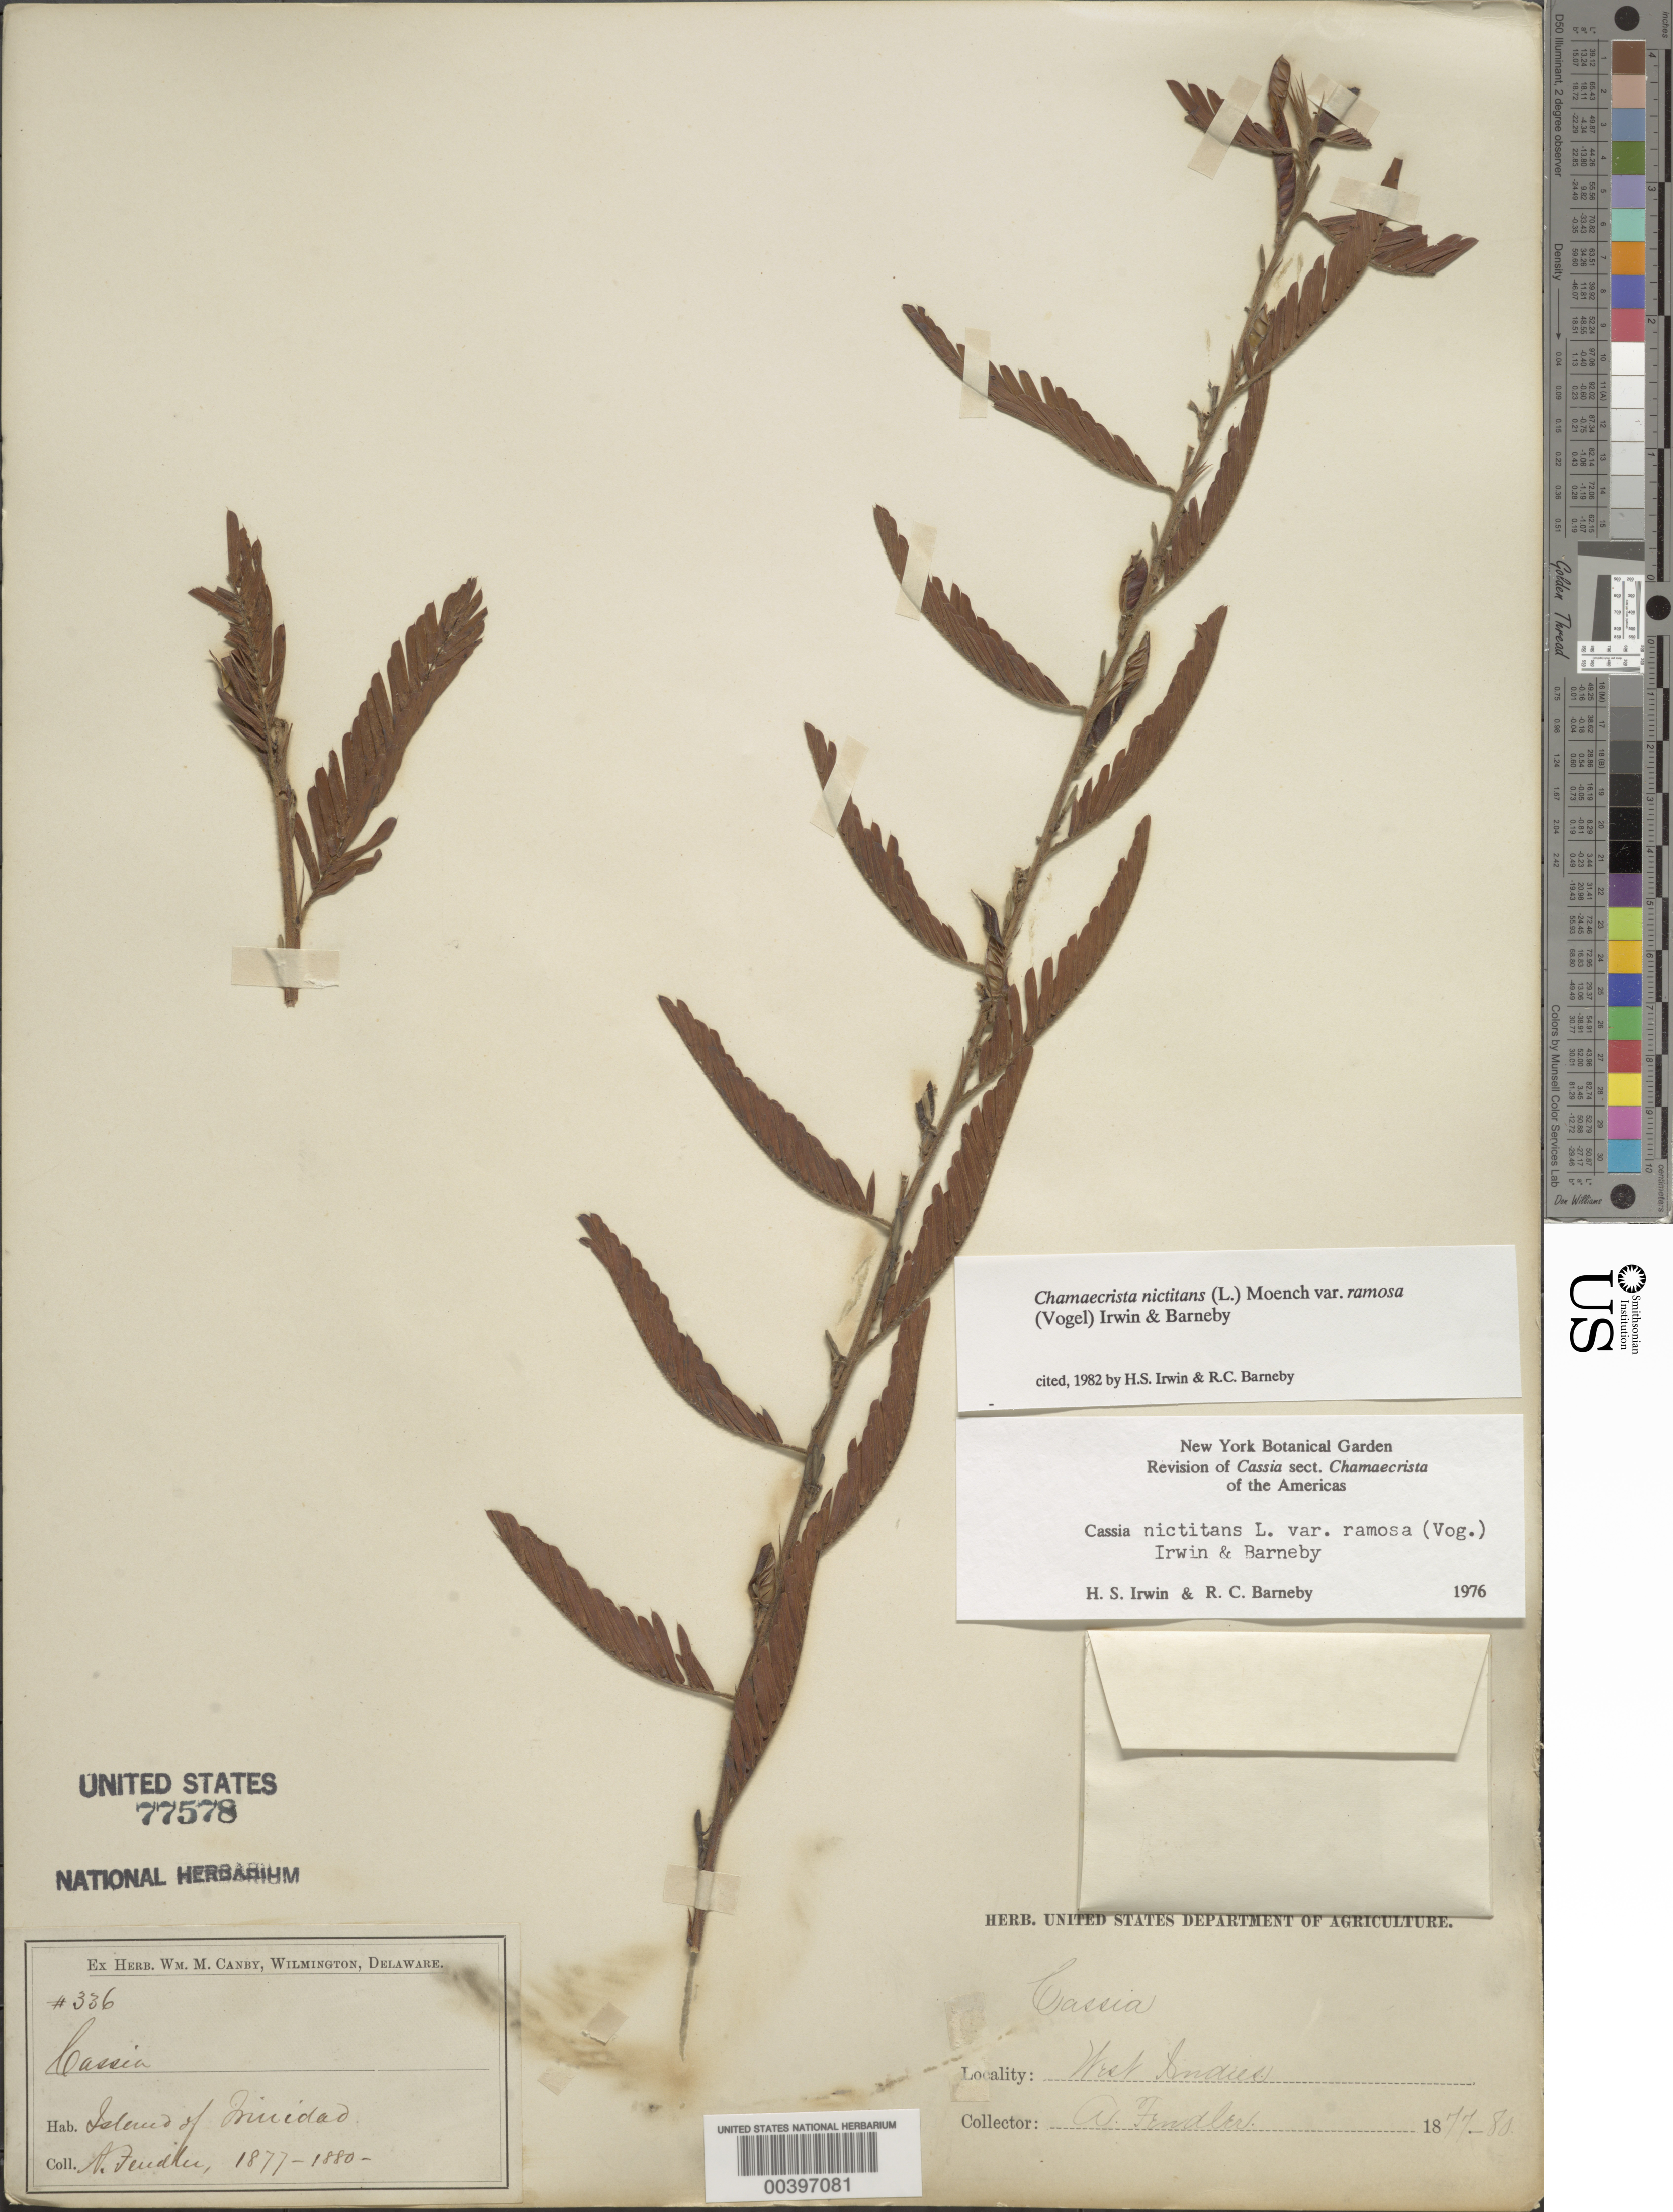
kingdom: Plantae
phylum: Tracheophyta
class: Magnoliopsida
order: Fabales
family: Fabaceae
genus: Chamaecrista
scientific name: Chamaecrista nictitans var. ramosa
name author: (Vogel) H.S. Irwin & Barneby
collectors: A. Fendler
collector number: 336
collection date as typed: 1877 to -- -- 1880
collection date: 1877/1880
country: Trinidad and Tobago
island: Trinidad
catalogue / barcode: US 77578